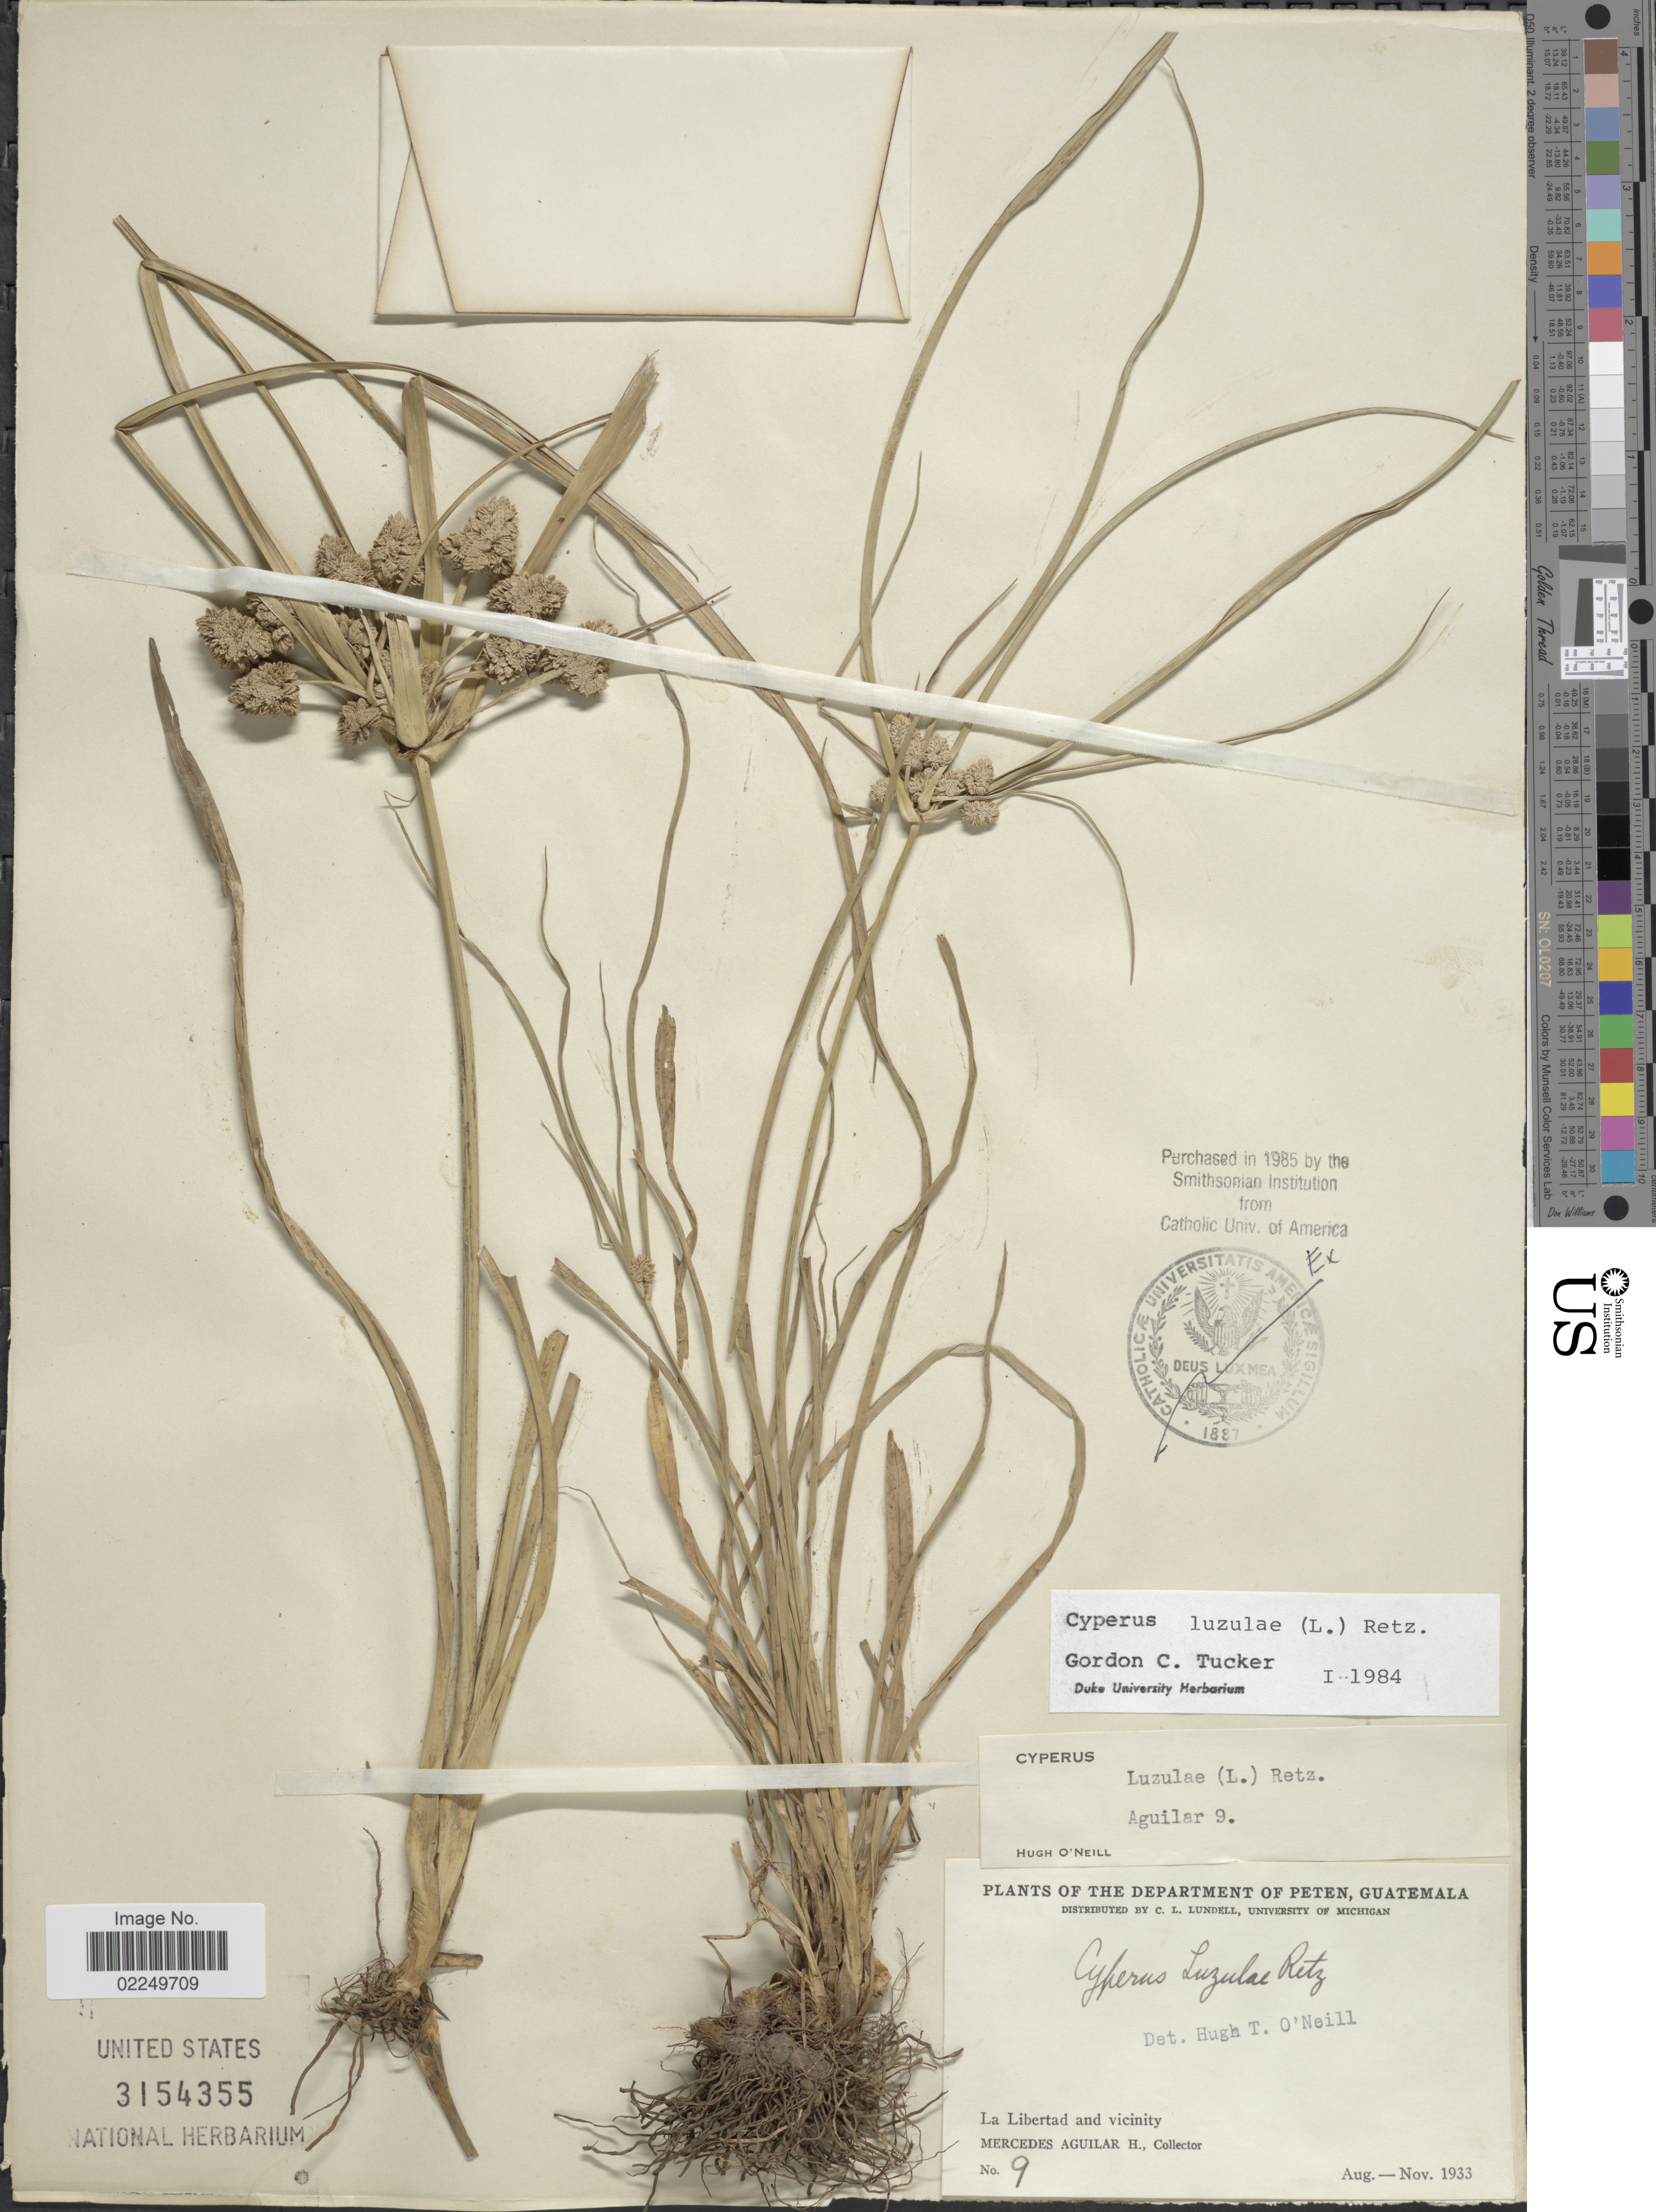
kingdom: Plantae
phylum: Tracheophyta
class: Liliopsida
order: Poales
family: Cyperaceae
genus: Cyperus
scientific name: Cyperus luzulae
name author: (L.) Rottb. ex Retz.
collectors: M. Aguilar H.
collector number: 9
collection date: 1933-08/1933-11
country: Guatemala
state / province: El Petén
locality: The Department of Peten, Guatemala, La Libertad and vicinity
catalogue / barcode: US 3154355